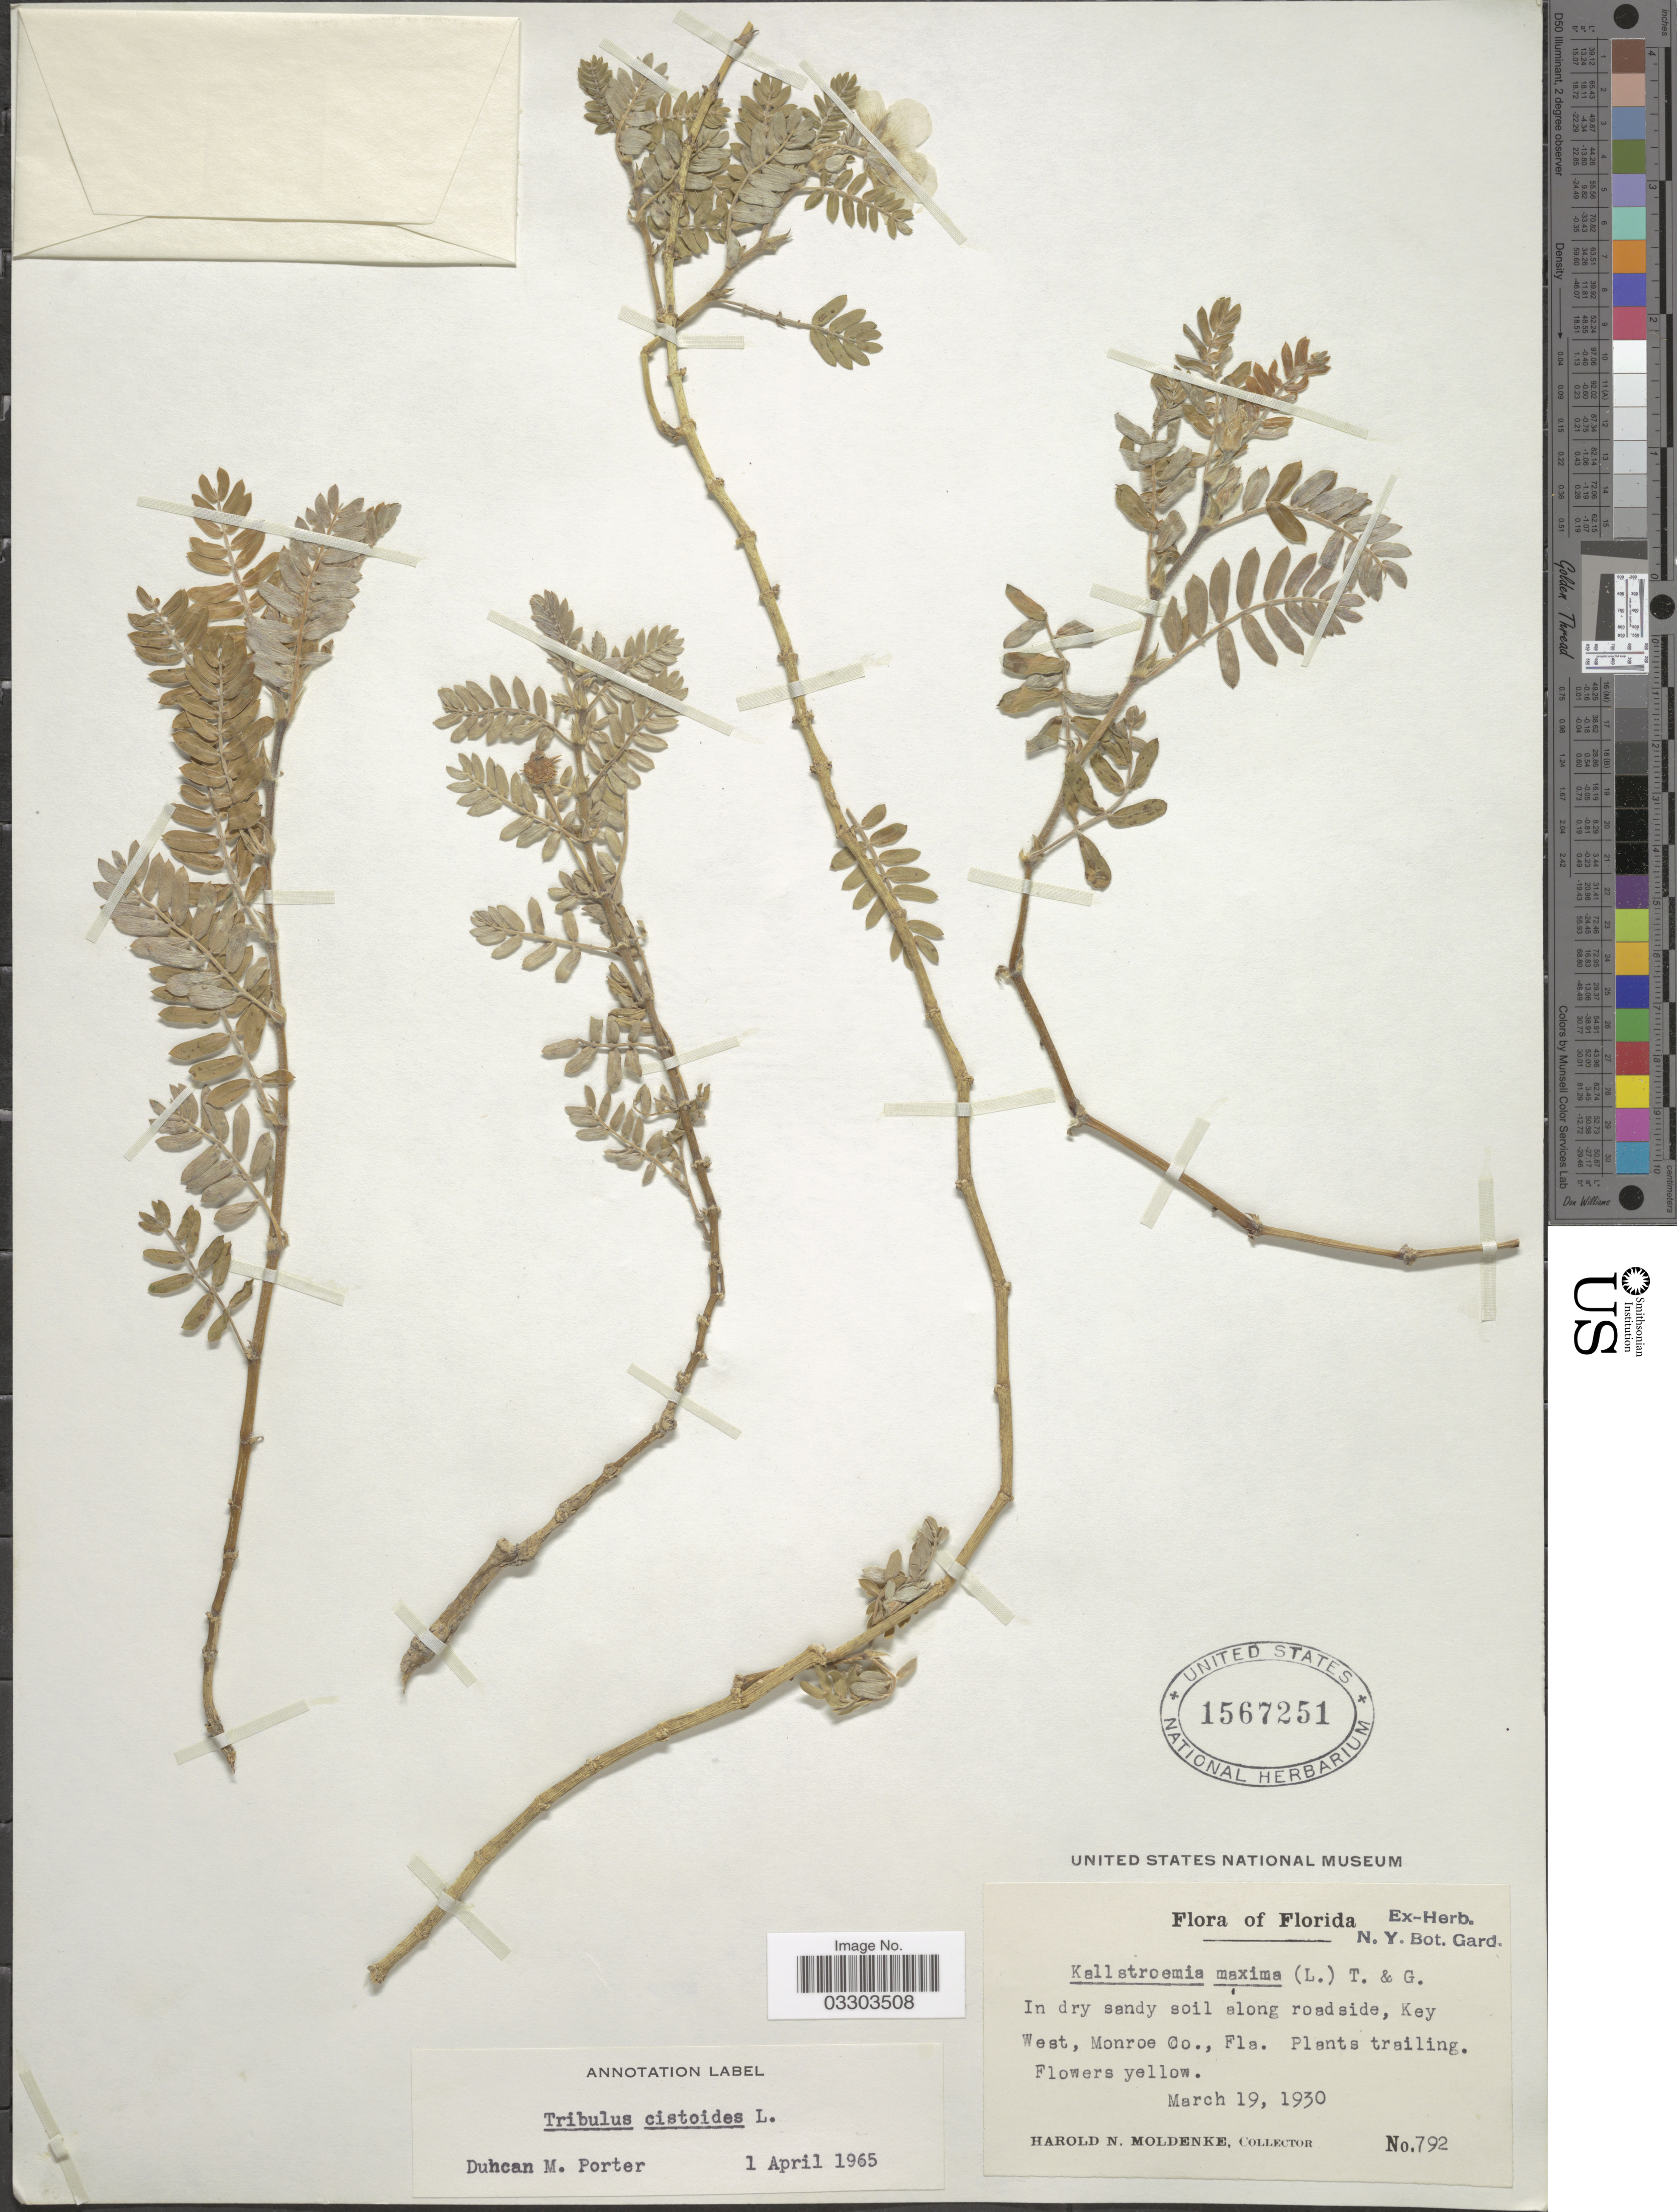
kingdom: Plantae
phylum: Tracheophyta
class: Magnoliopsida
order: Zygophyllales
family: Zygophyllaceae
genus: Tribulus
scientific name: Tribulus cistoides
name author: L.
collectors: H. N. Moldenke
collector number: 792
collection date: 1930-03-19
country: United States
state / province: Florida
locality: In dry sandy soil along roadside, Key West, Monroe Co., Fla.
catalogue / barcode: US 1567251